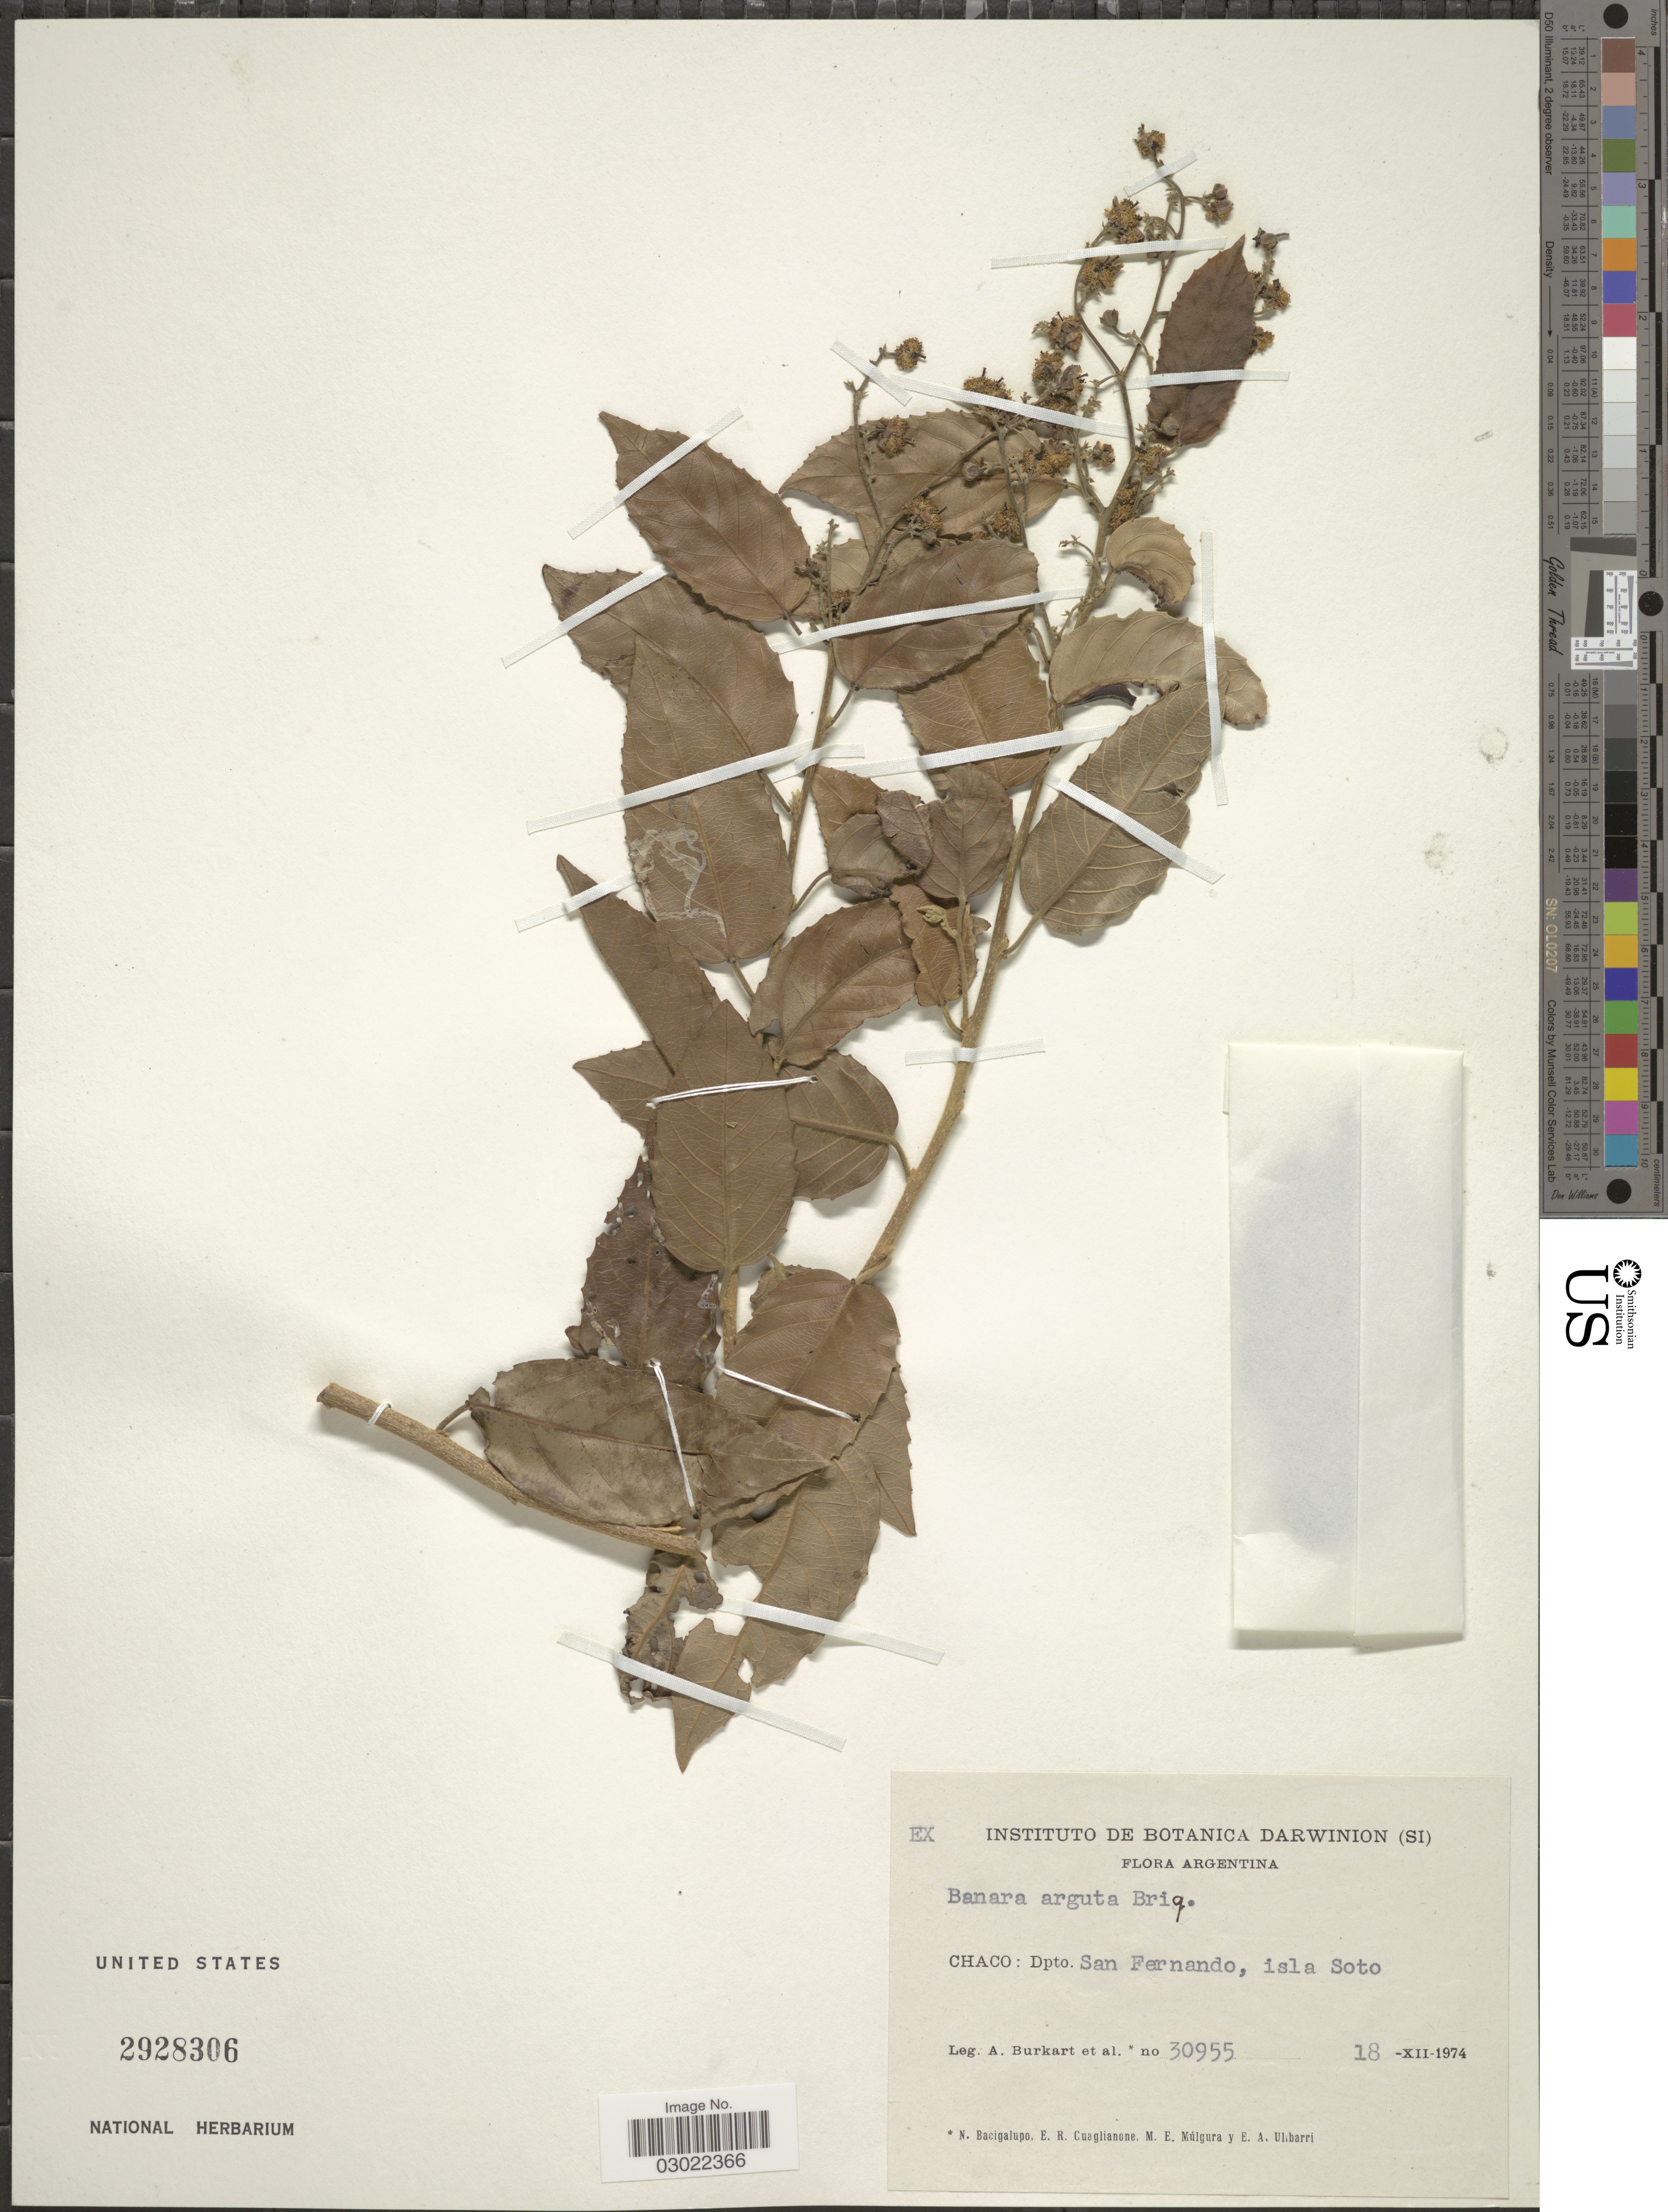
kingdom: Plantae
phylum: Tracheophyta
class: Magnoliopsida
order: Malpighiales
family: Salicaceae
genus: Banara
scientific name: Banara arguta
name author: Briq.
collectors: A. E. Burkart & et al.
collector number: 30955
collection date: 1974-12-18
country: Argentina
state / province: Chaco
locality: Dpto. San Fernando, isla Soto.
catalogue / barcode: US 2928306